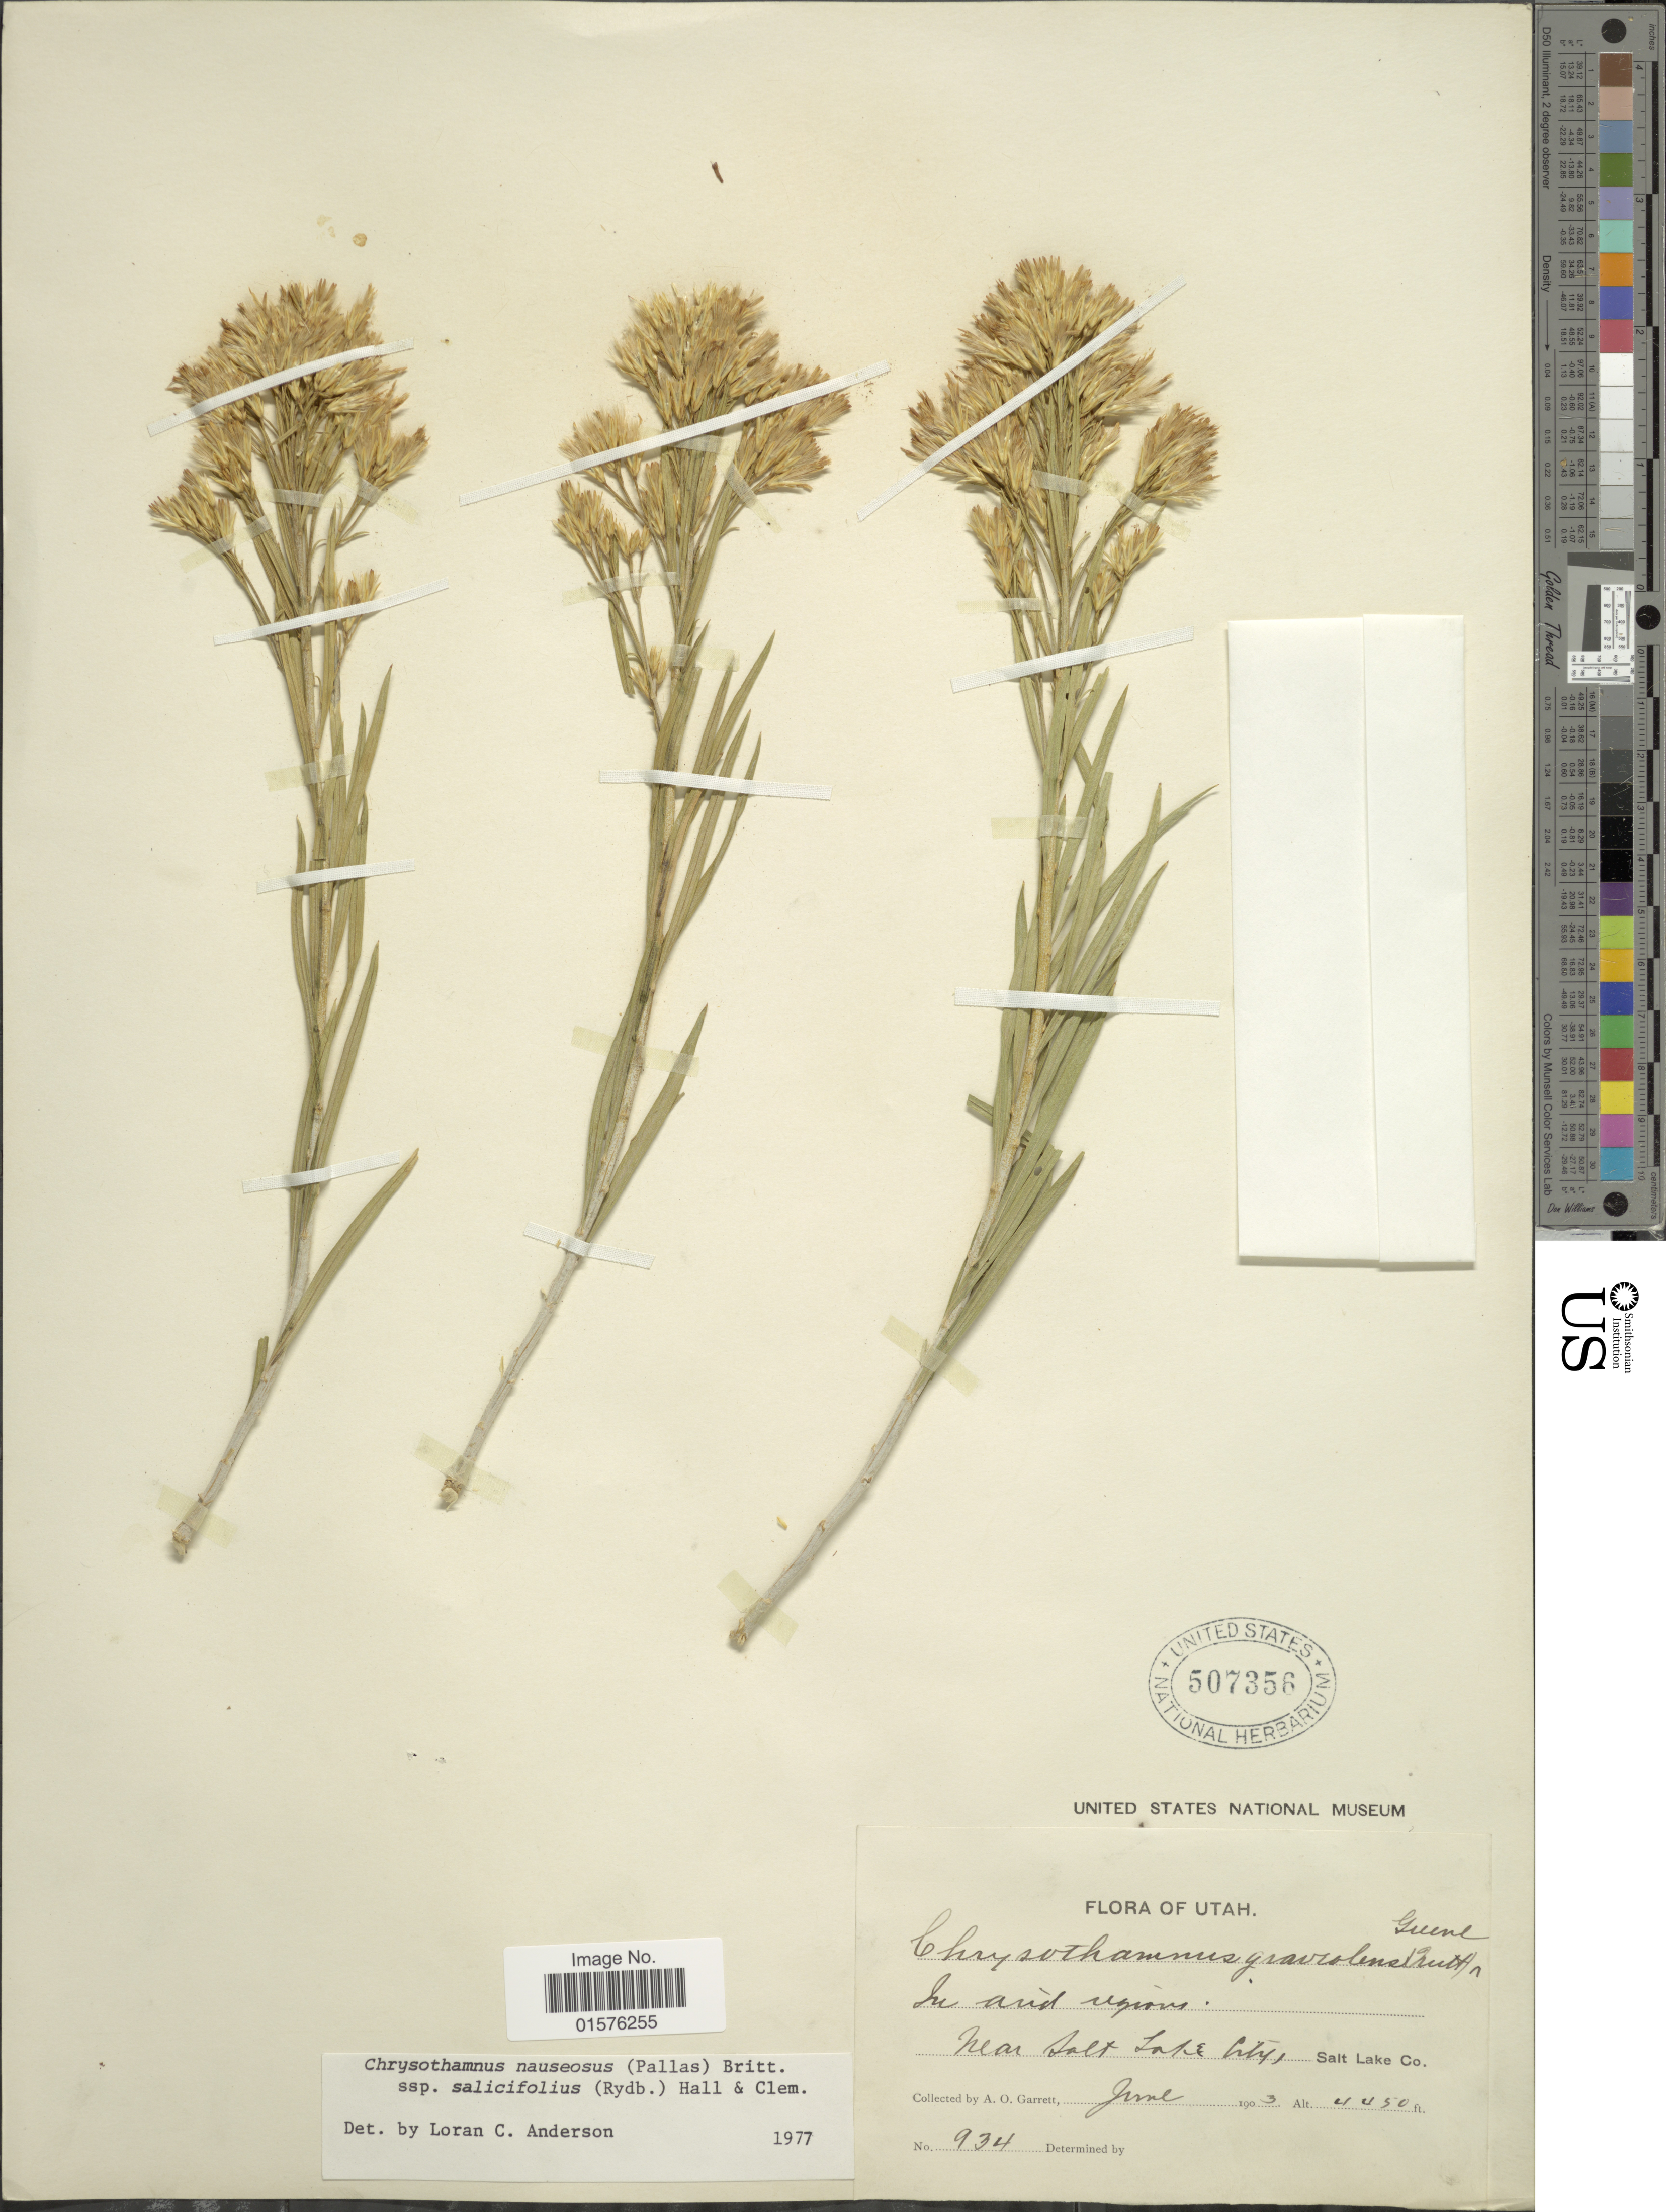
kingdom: Plantae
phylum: Tracheophyta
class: Magnoliopsida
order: Asterales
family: Asteraceae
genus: Ericameria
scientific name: Ericameria nauseosa var. salicifolia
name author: (Rydb.) G.L. Nesom & G.I. Baird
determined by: Urbatsch, Lowell E., Curator (LSU), Louisiana State University (UNITED STATES)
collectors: A. O. Garrett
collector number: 934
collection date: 1903-06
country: United States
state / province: Utah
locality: Near Salt Lake City, Salt Lake Co.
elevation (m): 1356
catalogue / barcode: US 507356